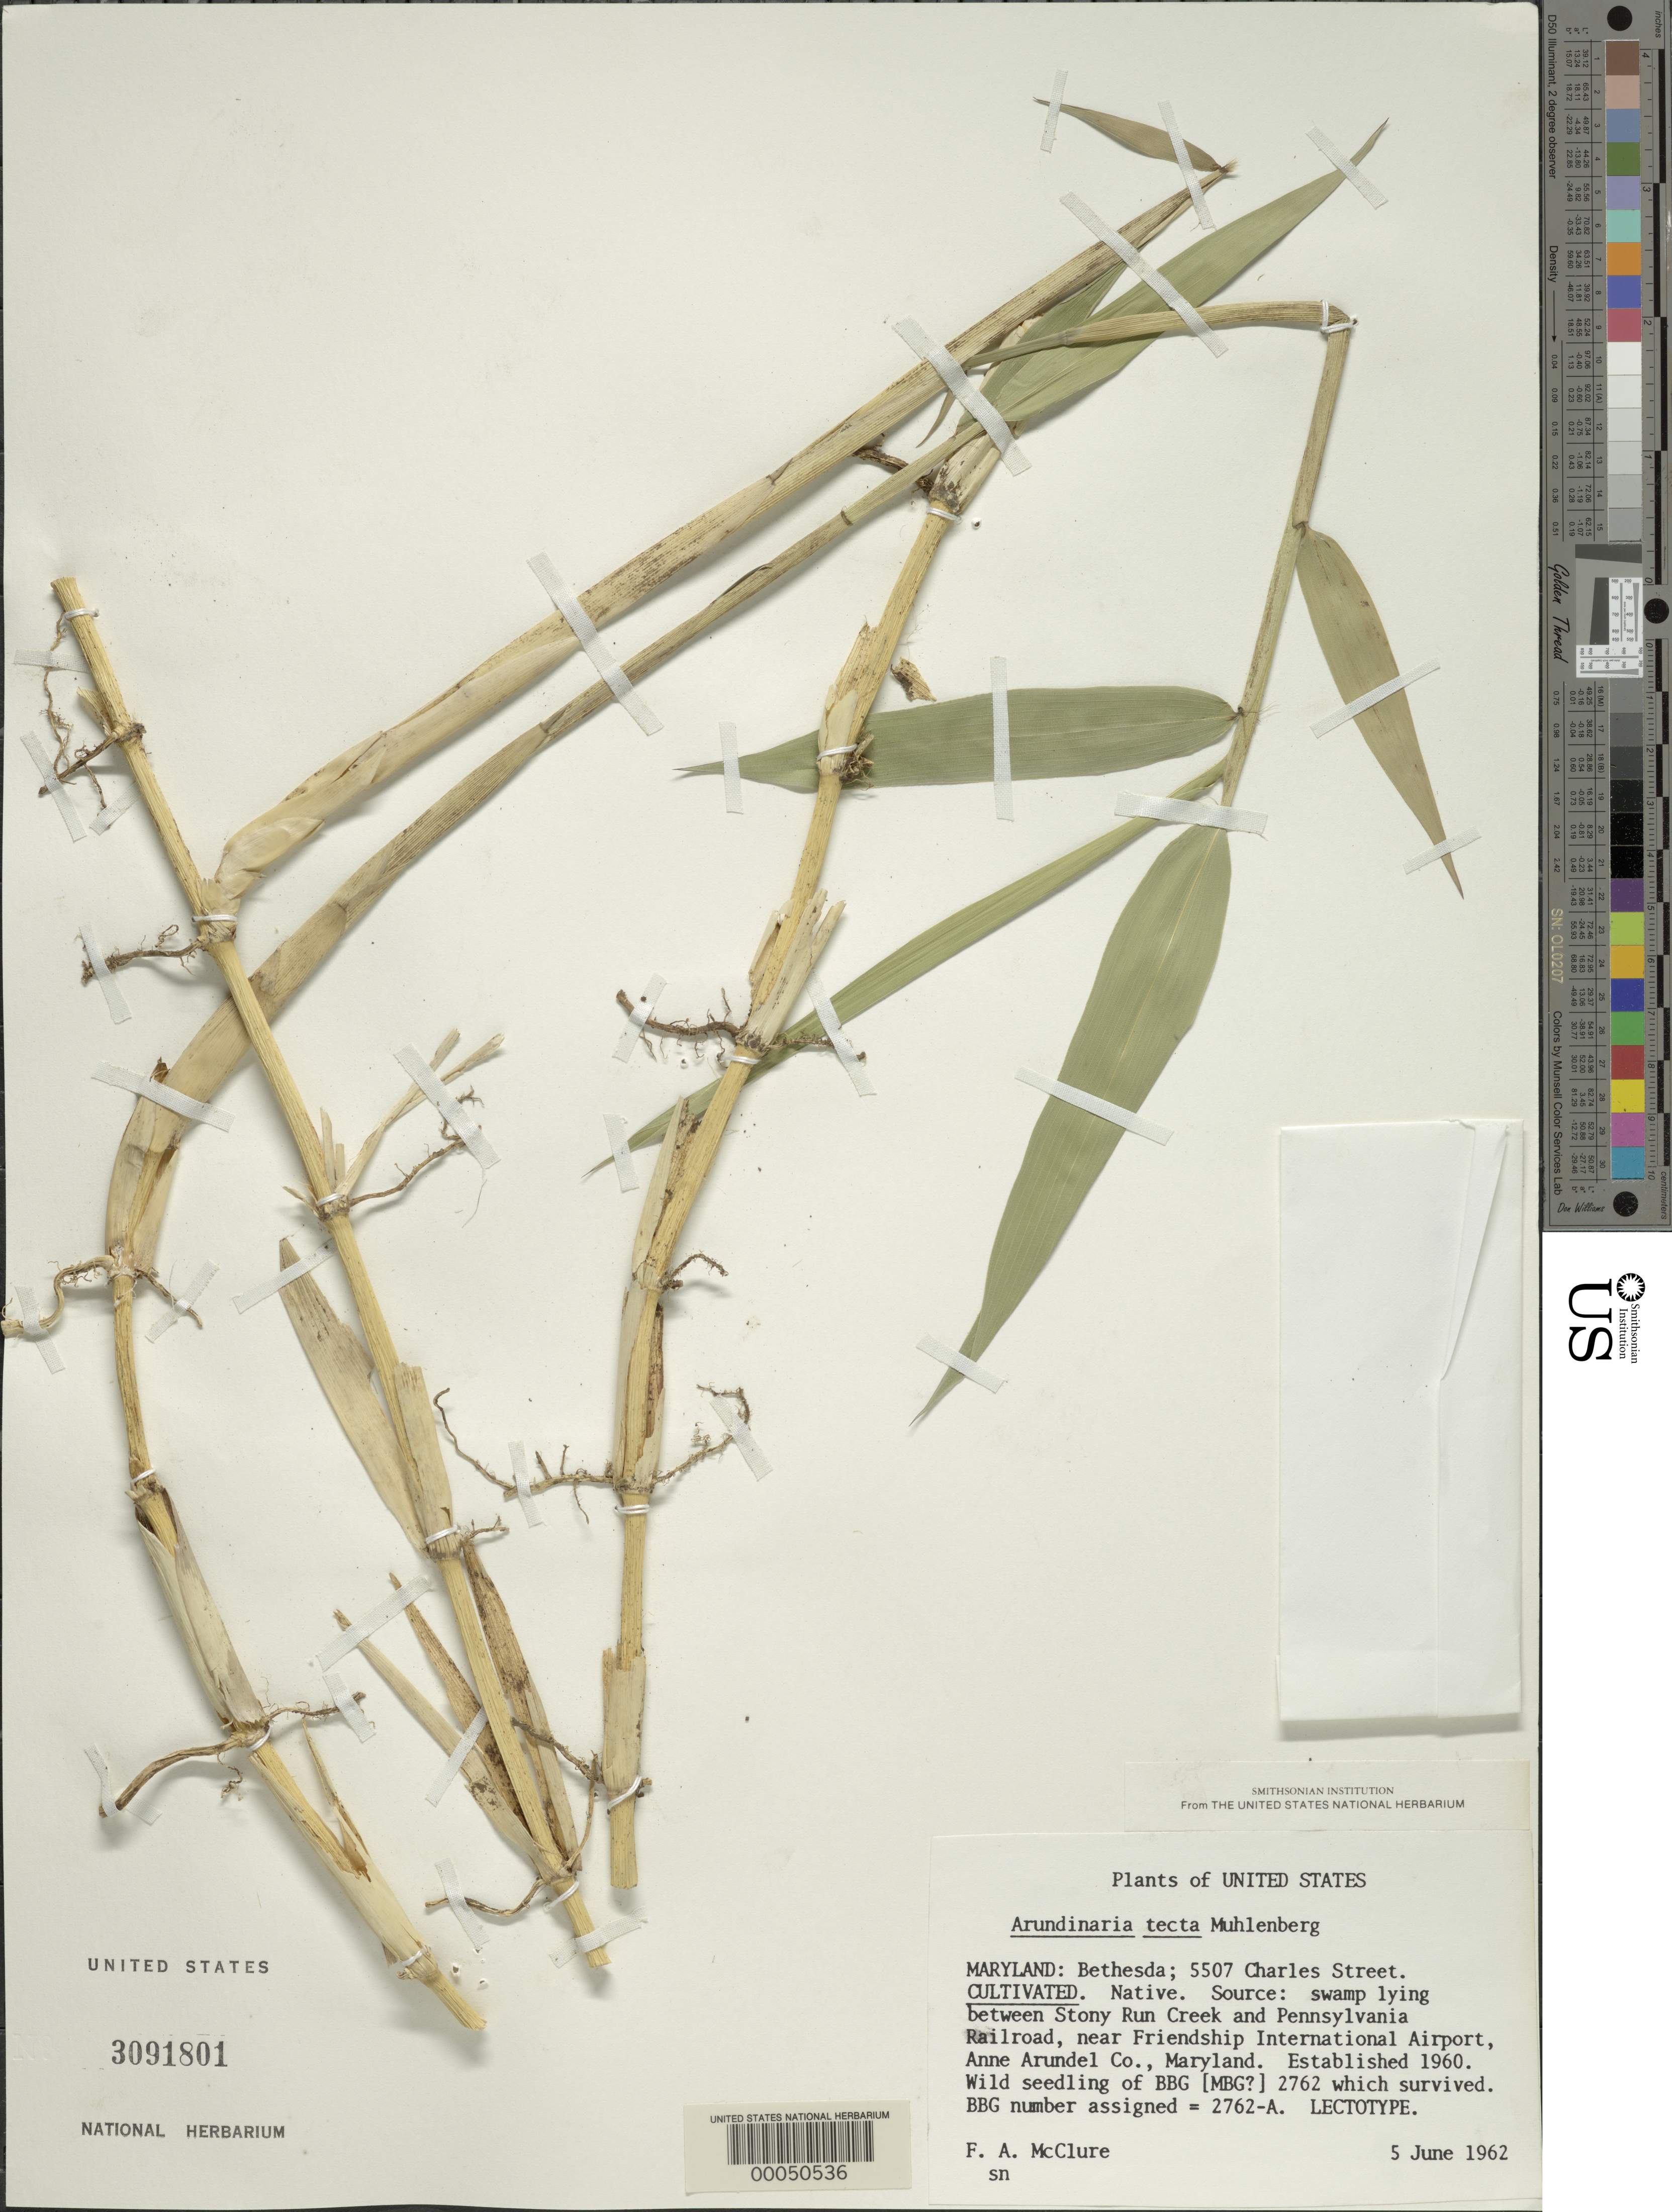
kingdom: Plantae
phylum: Tracheophyta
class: Liliopsida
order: Poales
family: Poaceae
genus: Arundinaria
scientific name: Arundinaria tecta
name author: (Walter) Muhl.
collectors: F. A. McClure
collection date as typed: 05 Jun 1962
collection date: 1962-06-05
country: United States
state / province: Maryland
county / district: Montgomery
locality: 5507 Charles Street, Bethesda (McClure's garden)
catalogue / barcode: US 3091801